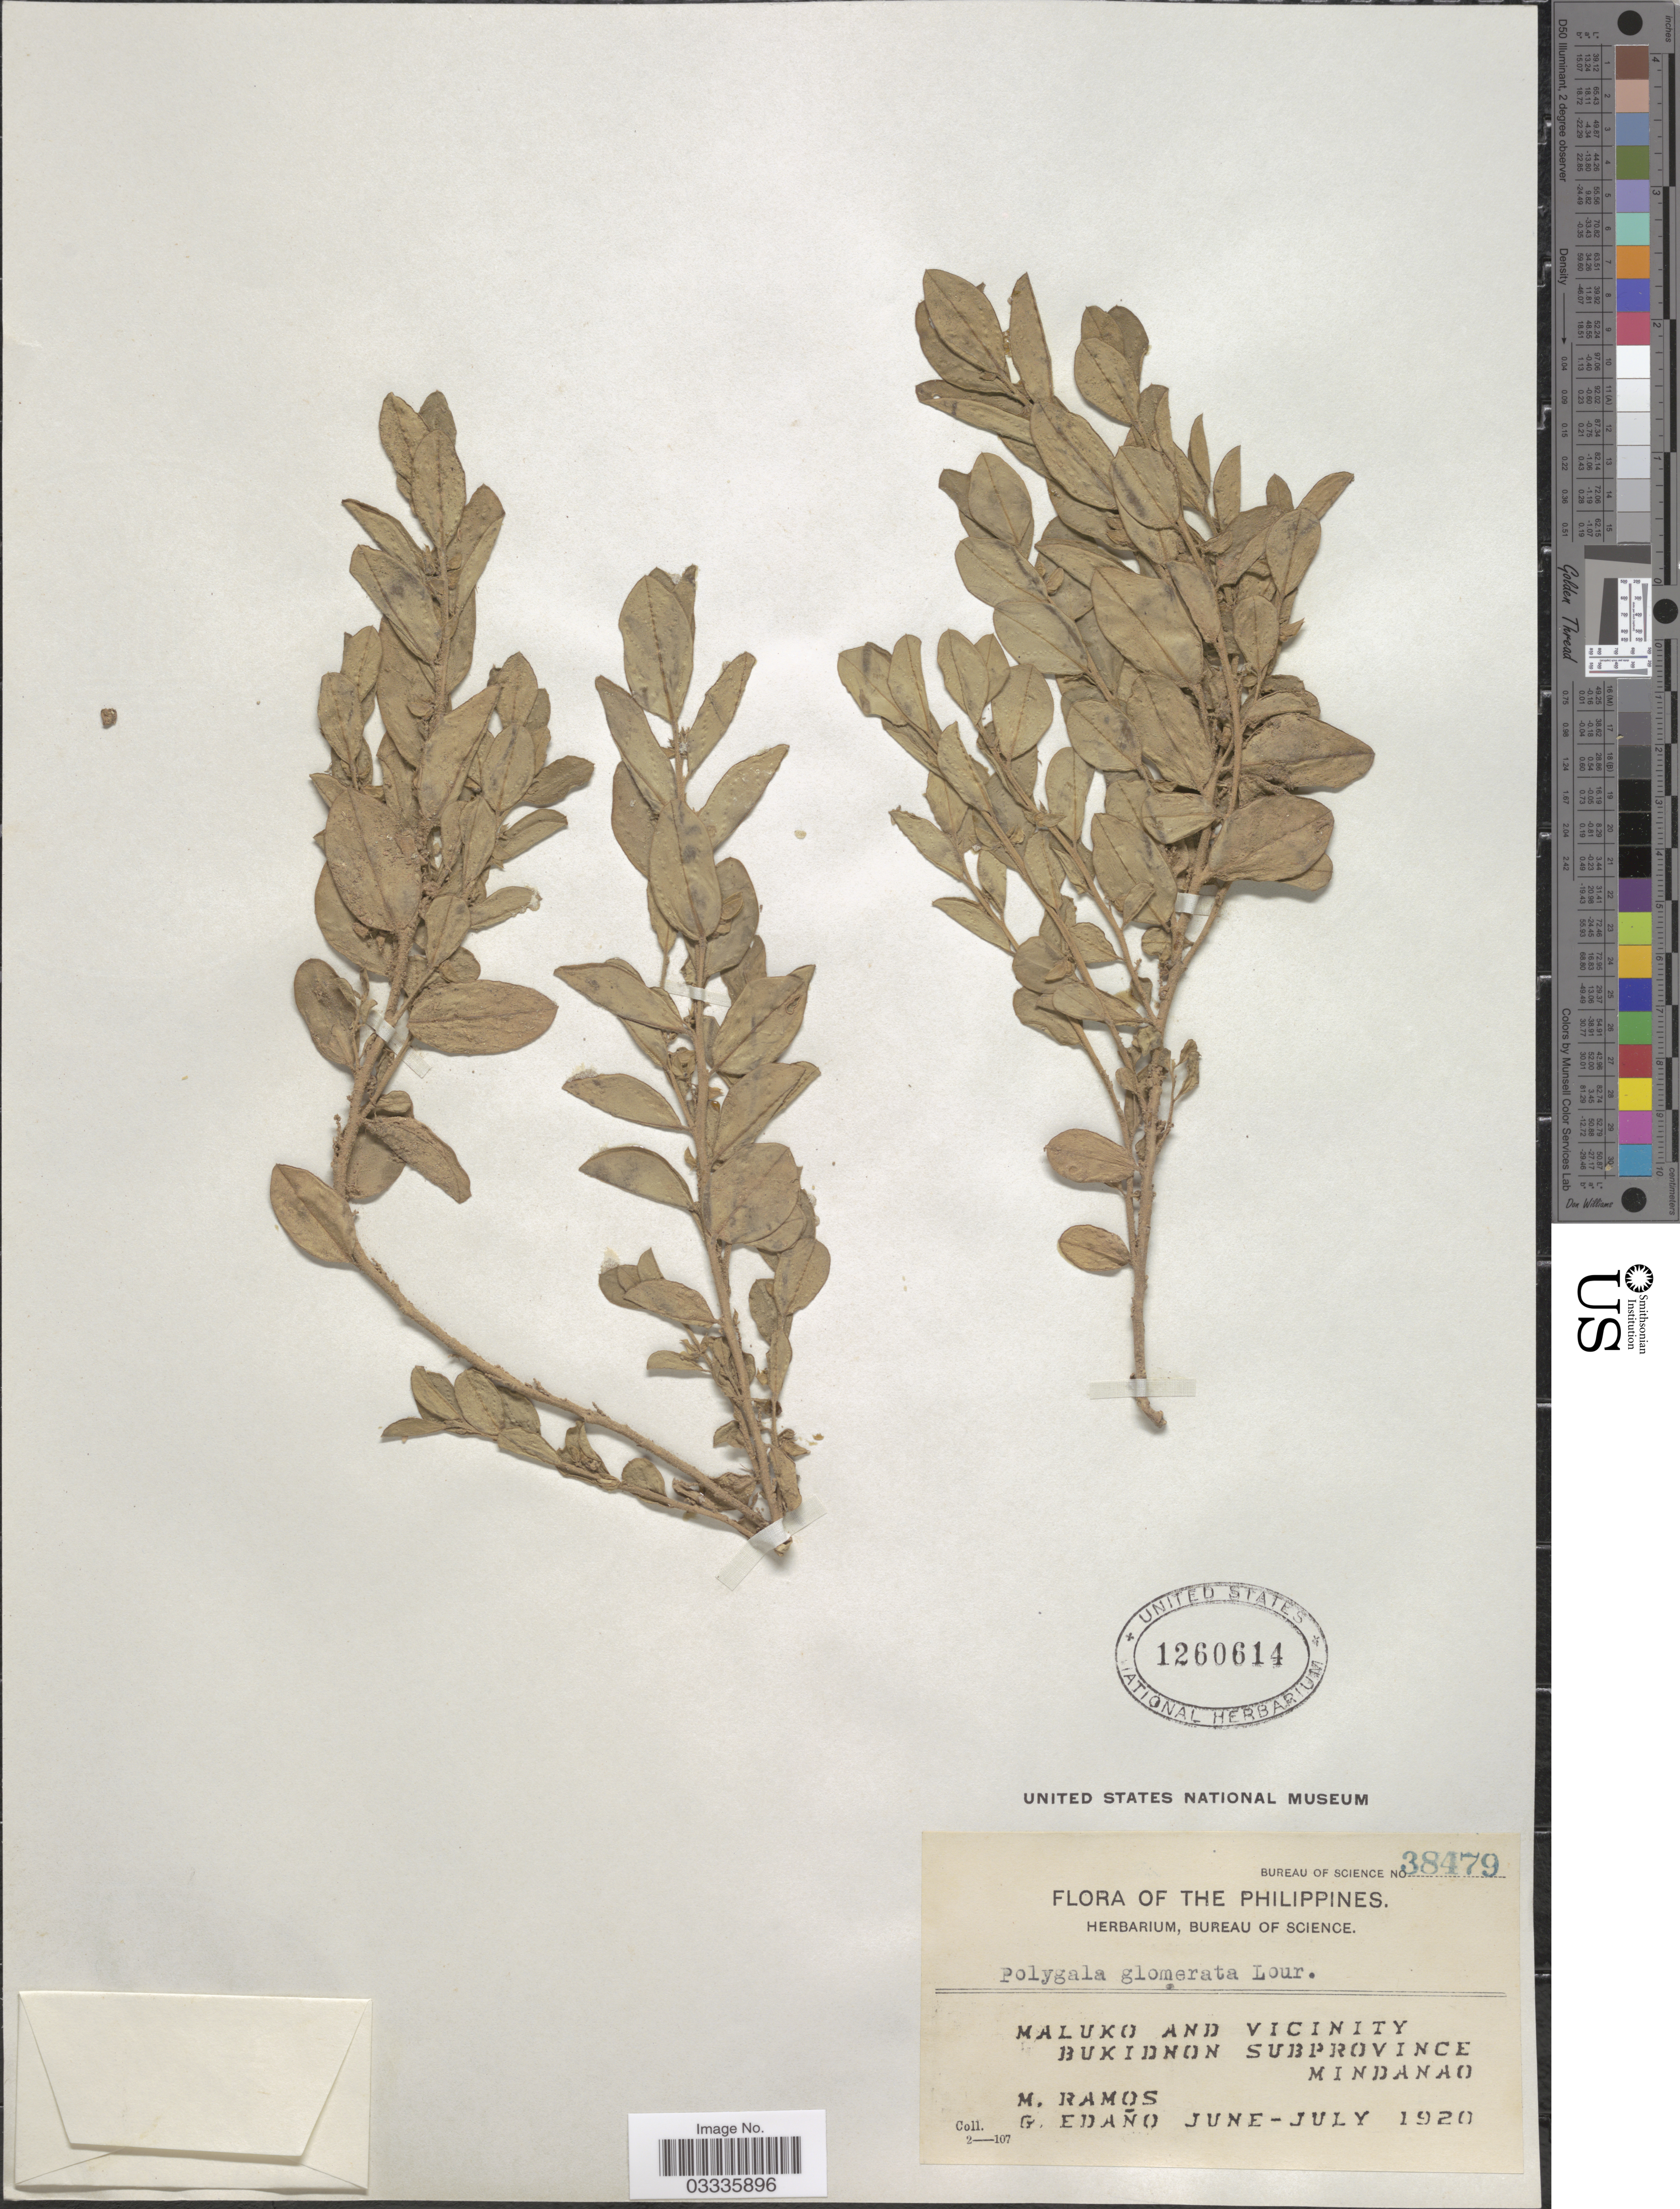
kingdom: Plantae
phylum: Tracheophyta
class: Magnoliopsida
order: Fabales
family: Polygalaceae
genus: Polygala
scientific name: Polygala glomerata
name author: Lour.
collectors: M. Ramos & G. Edaño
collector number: Bureau of Science 38479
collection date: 1920-06/1920-07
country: Philippines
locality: Maluko and Vicinity. Bukidnon Subprovince. Mindanao.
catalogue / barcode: US 1260614